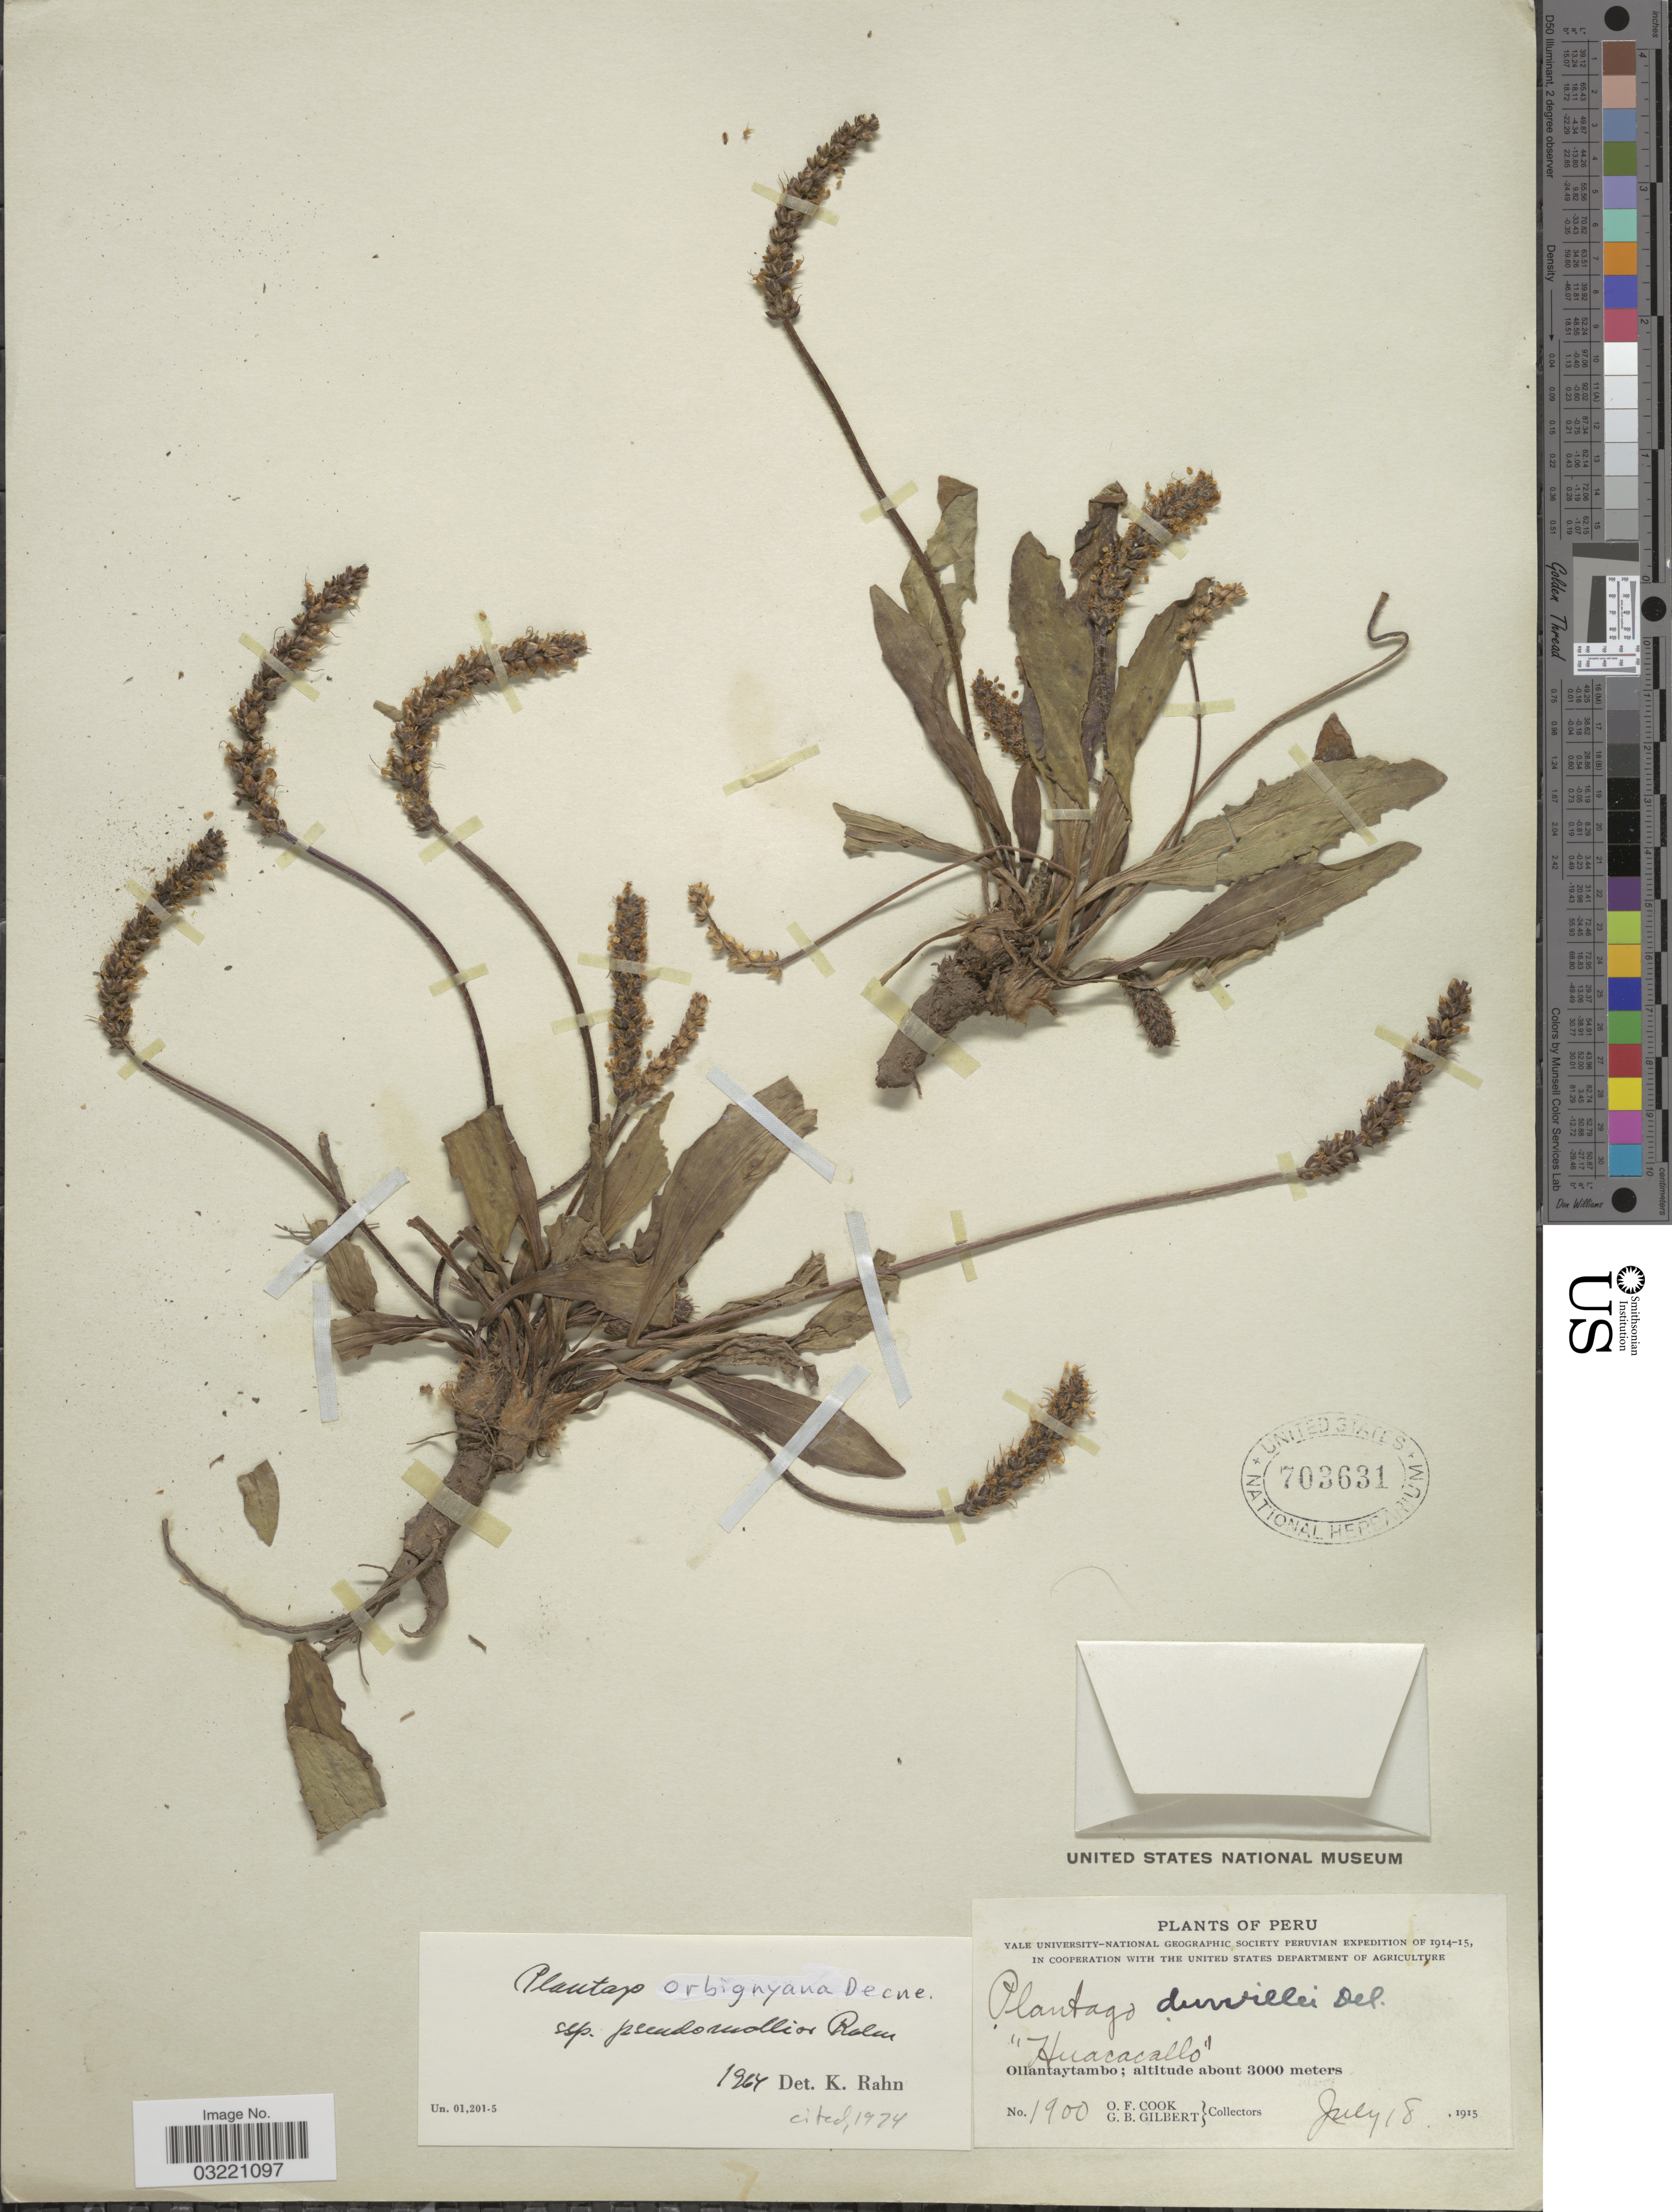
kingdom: Plantae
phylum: Tracheophyta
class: Magnoliopsida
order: Lamiales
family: Plantaginaceae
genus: Plantago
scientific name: Plantago orbignyana subsp. pseudomollior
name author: (Rahn) Rahn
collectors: O. F. Cook & G. B. Gilbert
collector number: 1900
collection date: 1915-07-18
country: Peru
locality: Ollantaytambo.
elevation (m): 3000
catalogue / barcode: US 703631